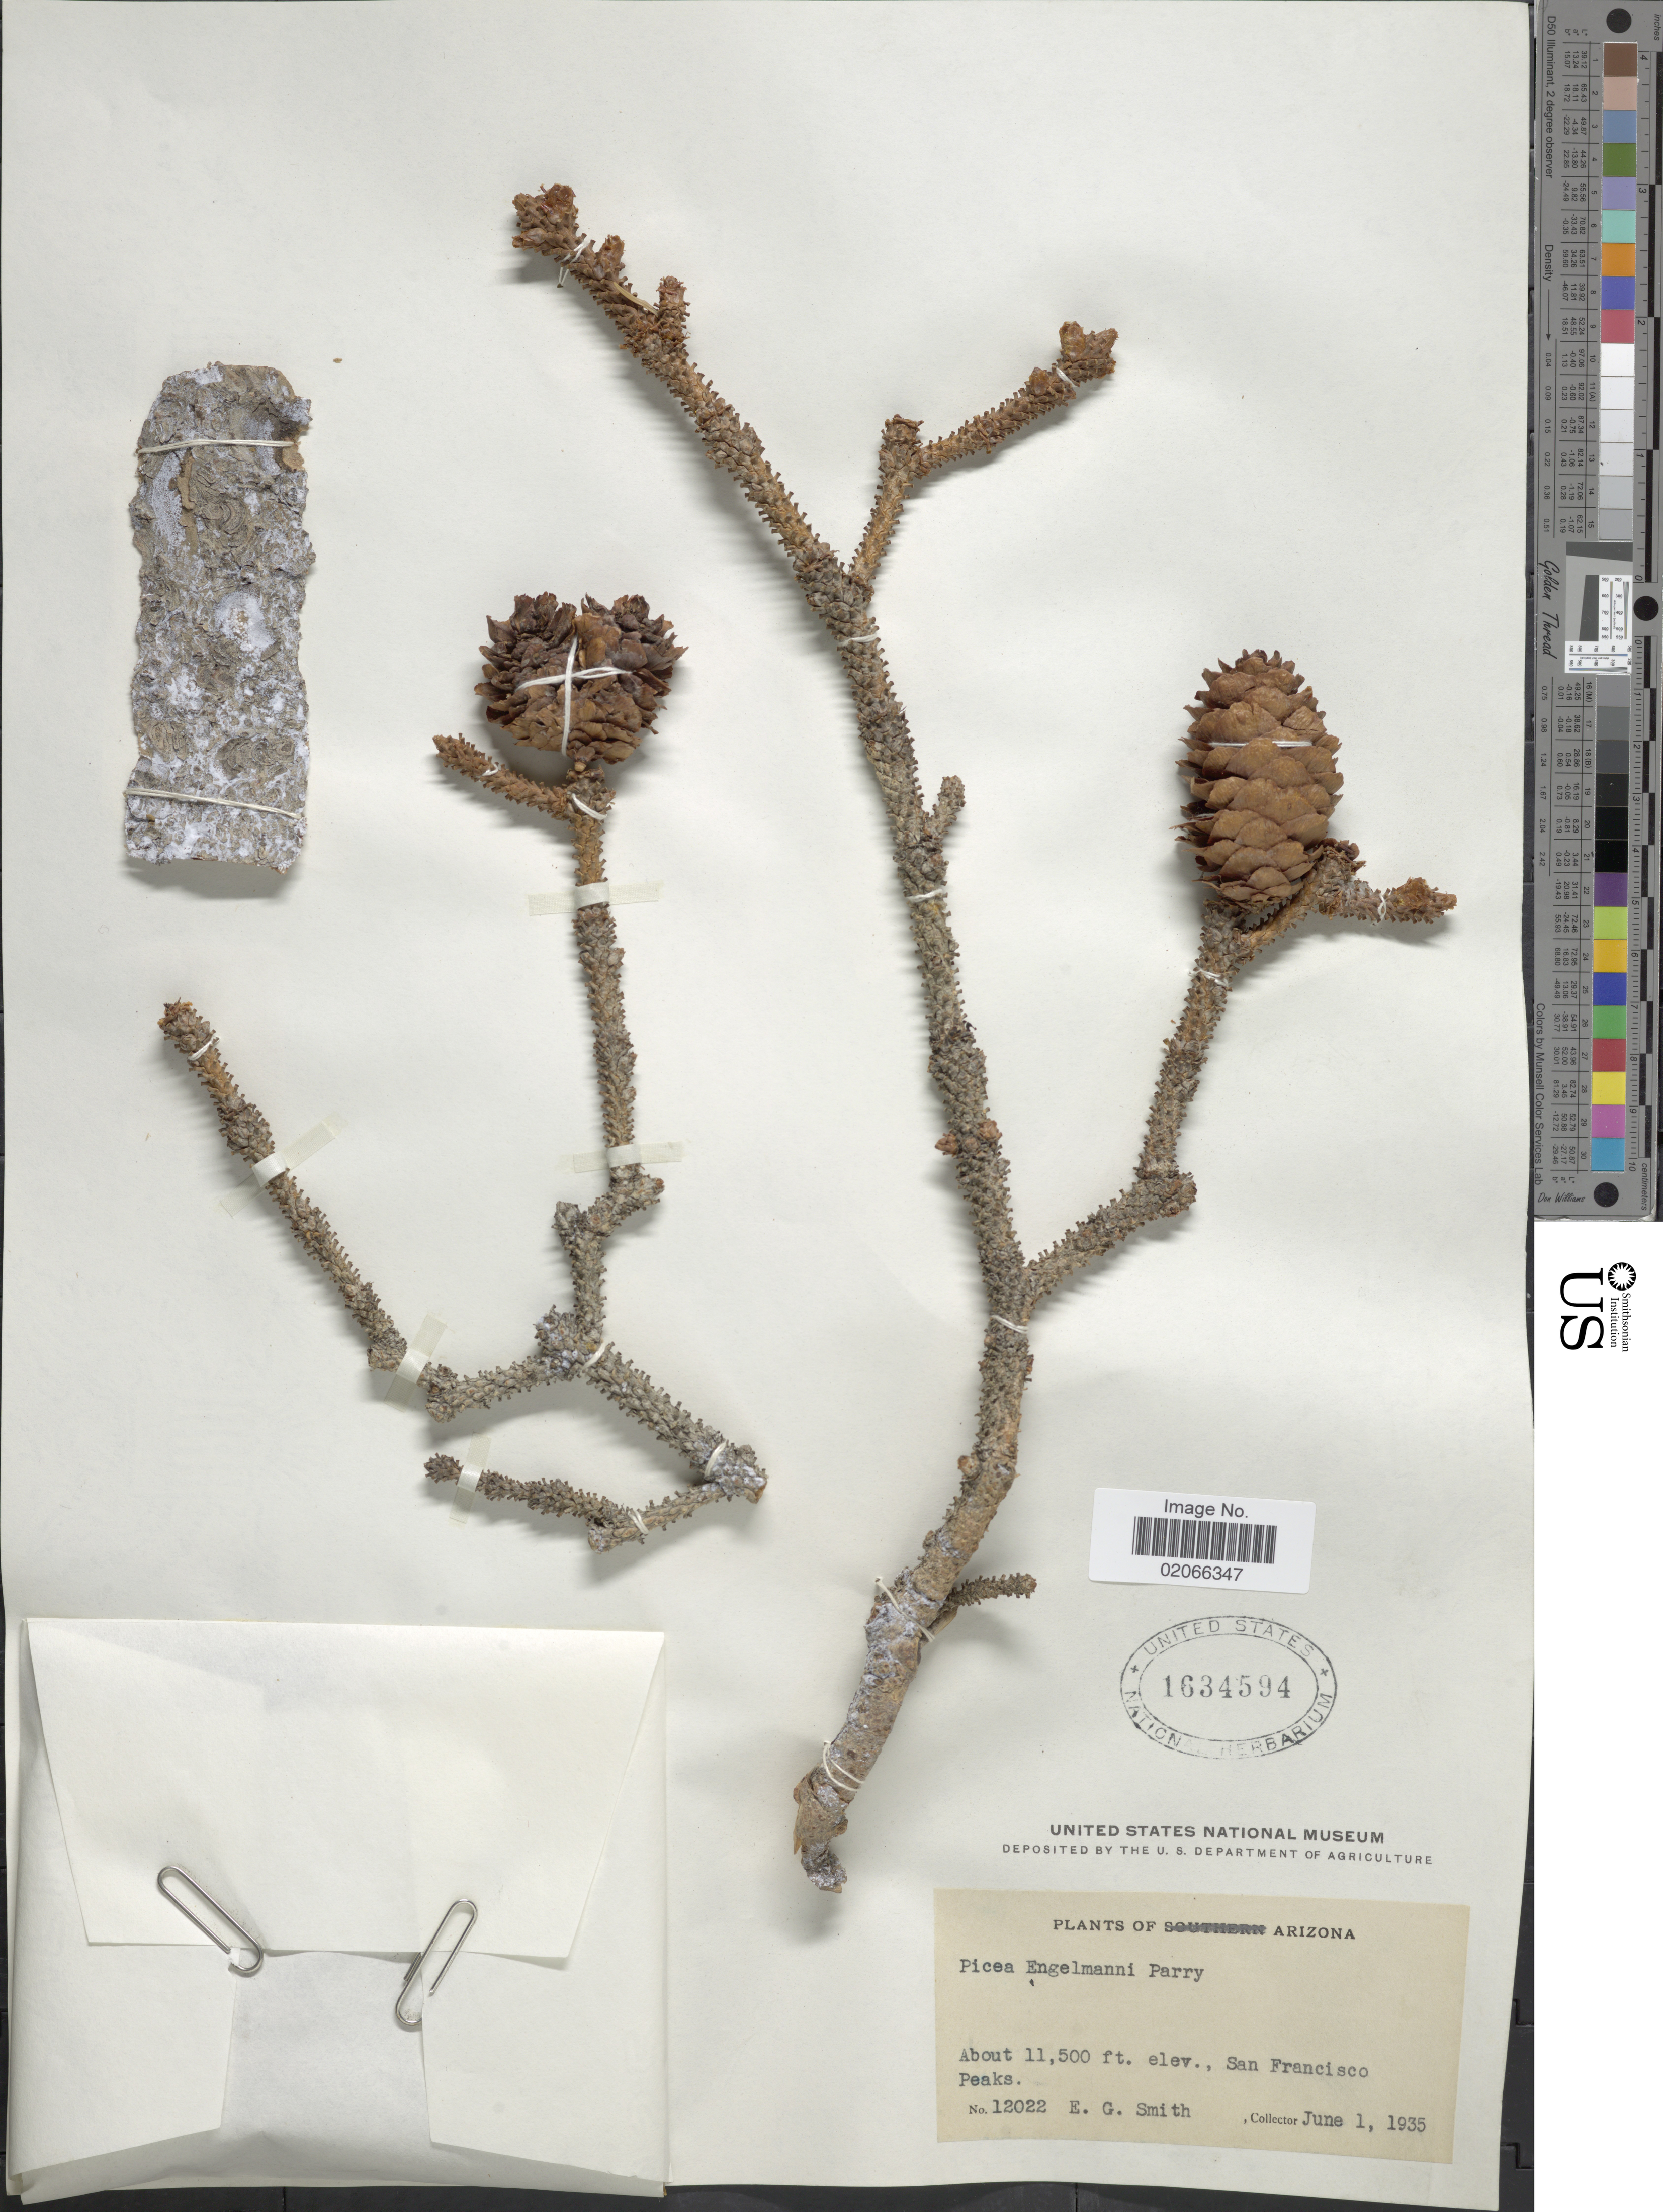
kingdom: Plantae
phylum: Tracheophyta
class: Pinopsida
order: Pinales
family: Pinaceae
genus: Picea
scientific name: Picea engelmannii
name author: Parry ex Engelm.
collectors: E. G. Smith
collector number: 12022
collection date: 1935-06-01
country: United States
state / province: Arizona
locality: San Francisco Peaks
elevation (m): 3505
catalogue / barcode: US 1634594